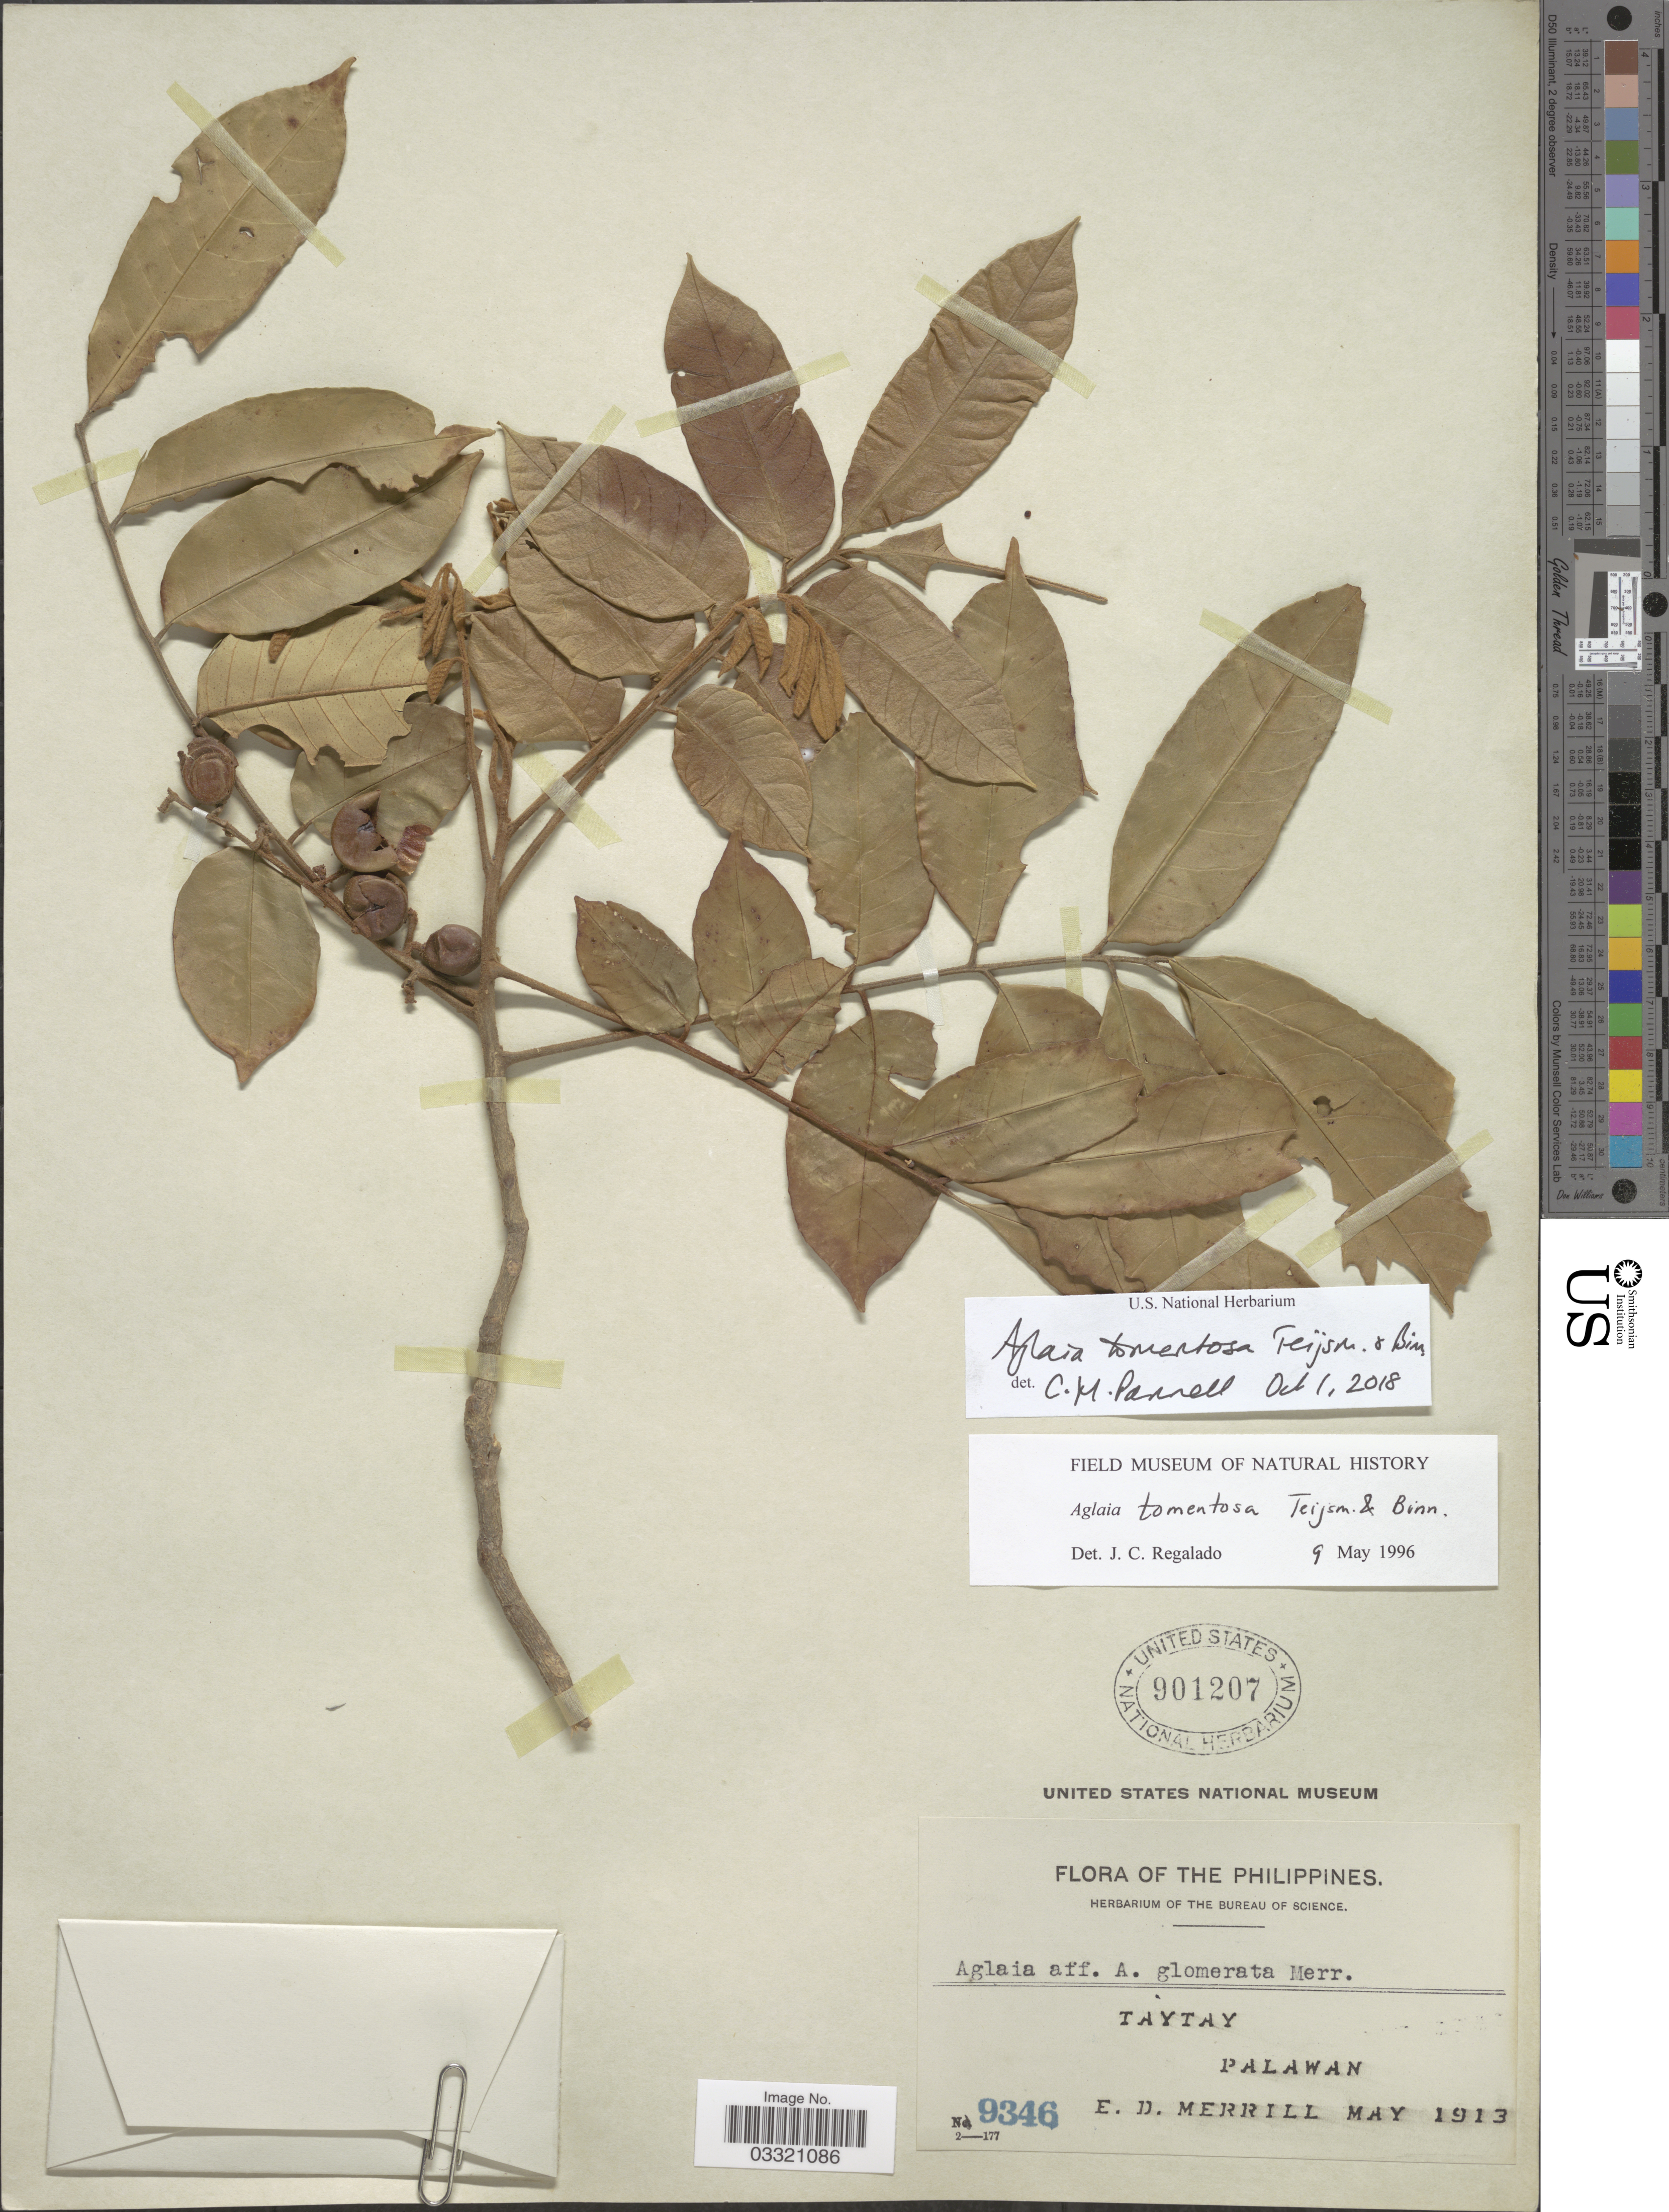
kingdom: Plantae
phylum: Tracheophyta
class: Magnoliopsida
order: Sapindales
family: Meliaceae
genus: Aglaia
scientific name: Aglaia tomentosa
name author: Teijsm. & Binn.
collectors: E. D. Merrill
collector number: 9346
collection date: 1913-05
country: Philippines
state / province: Mimaropa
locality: Taytay. Palawan.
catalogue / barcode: US 901207